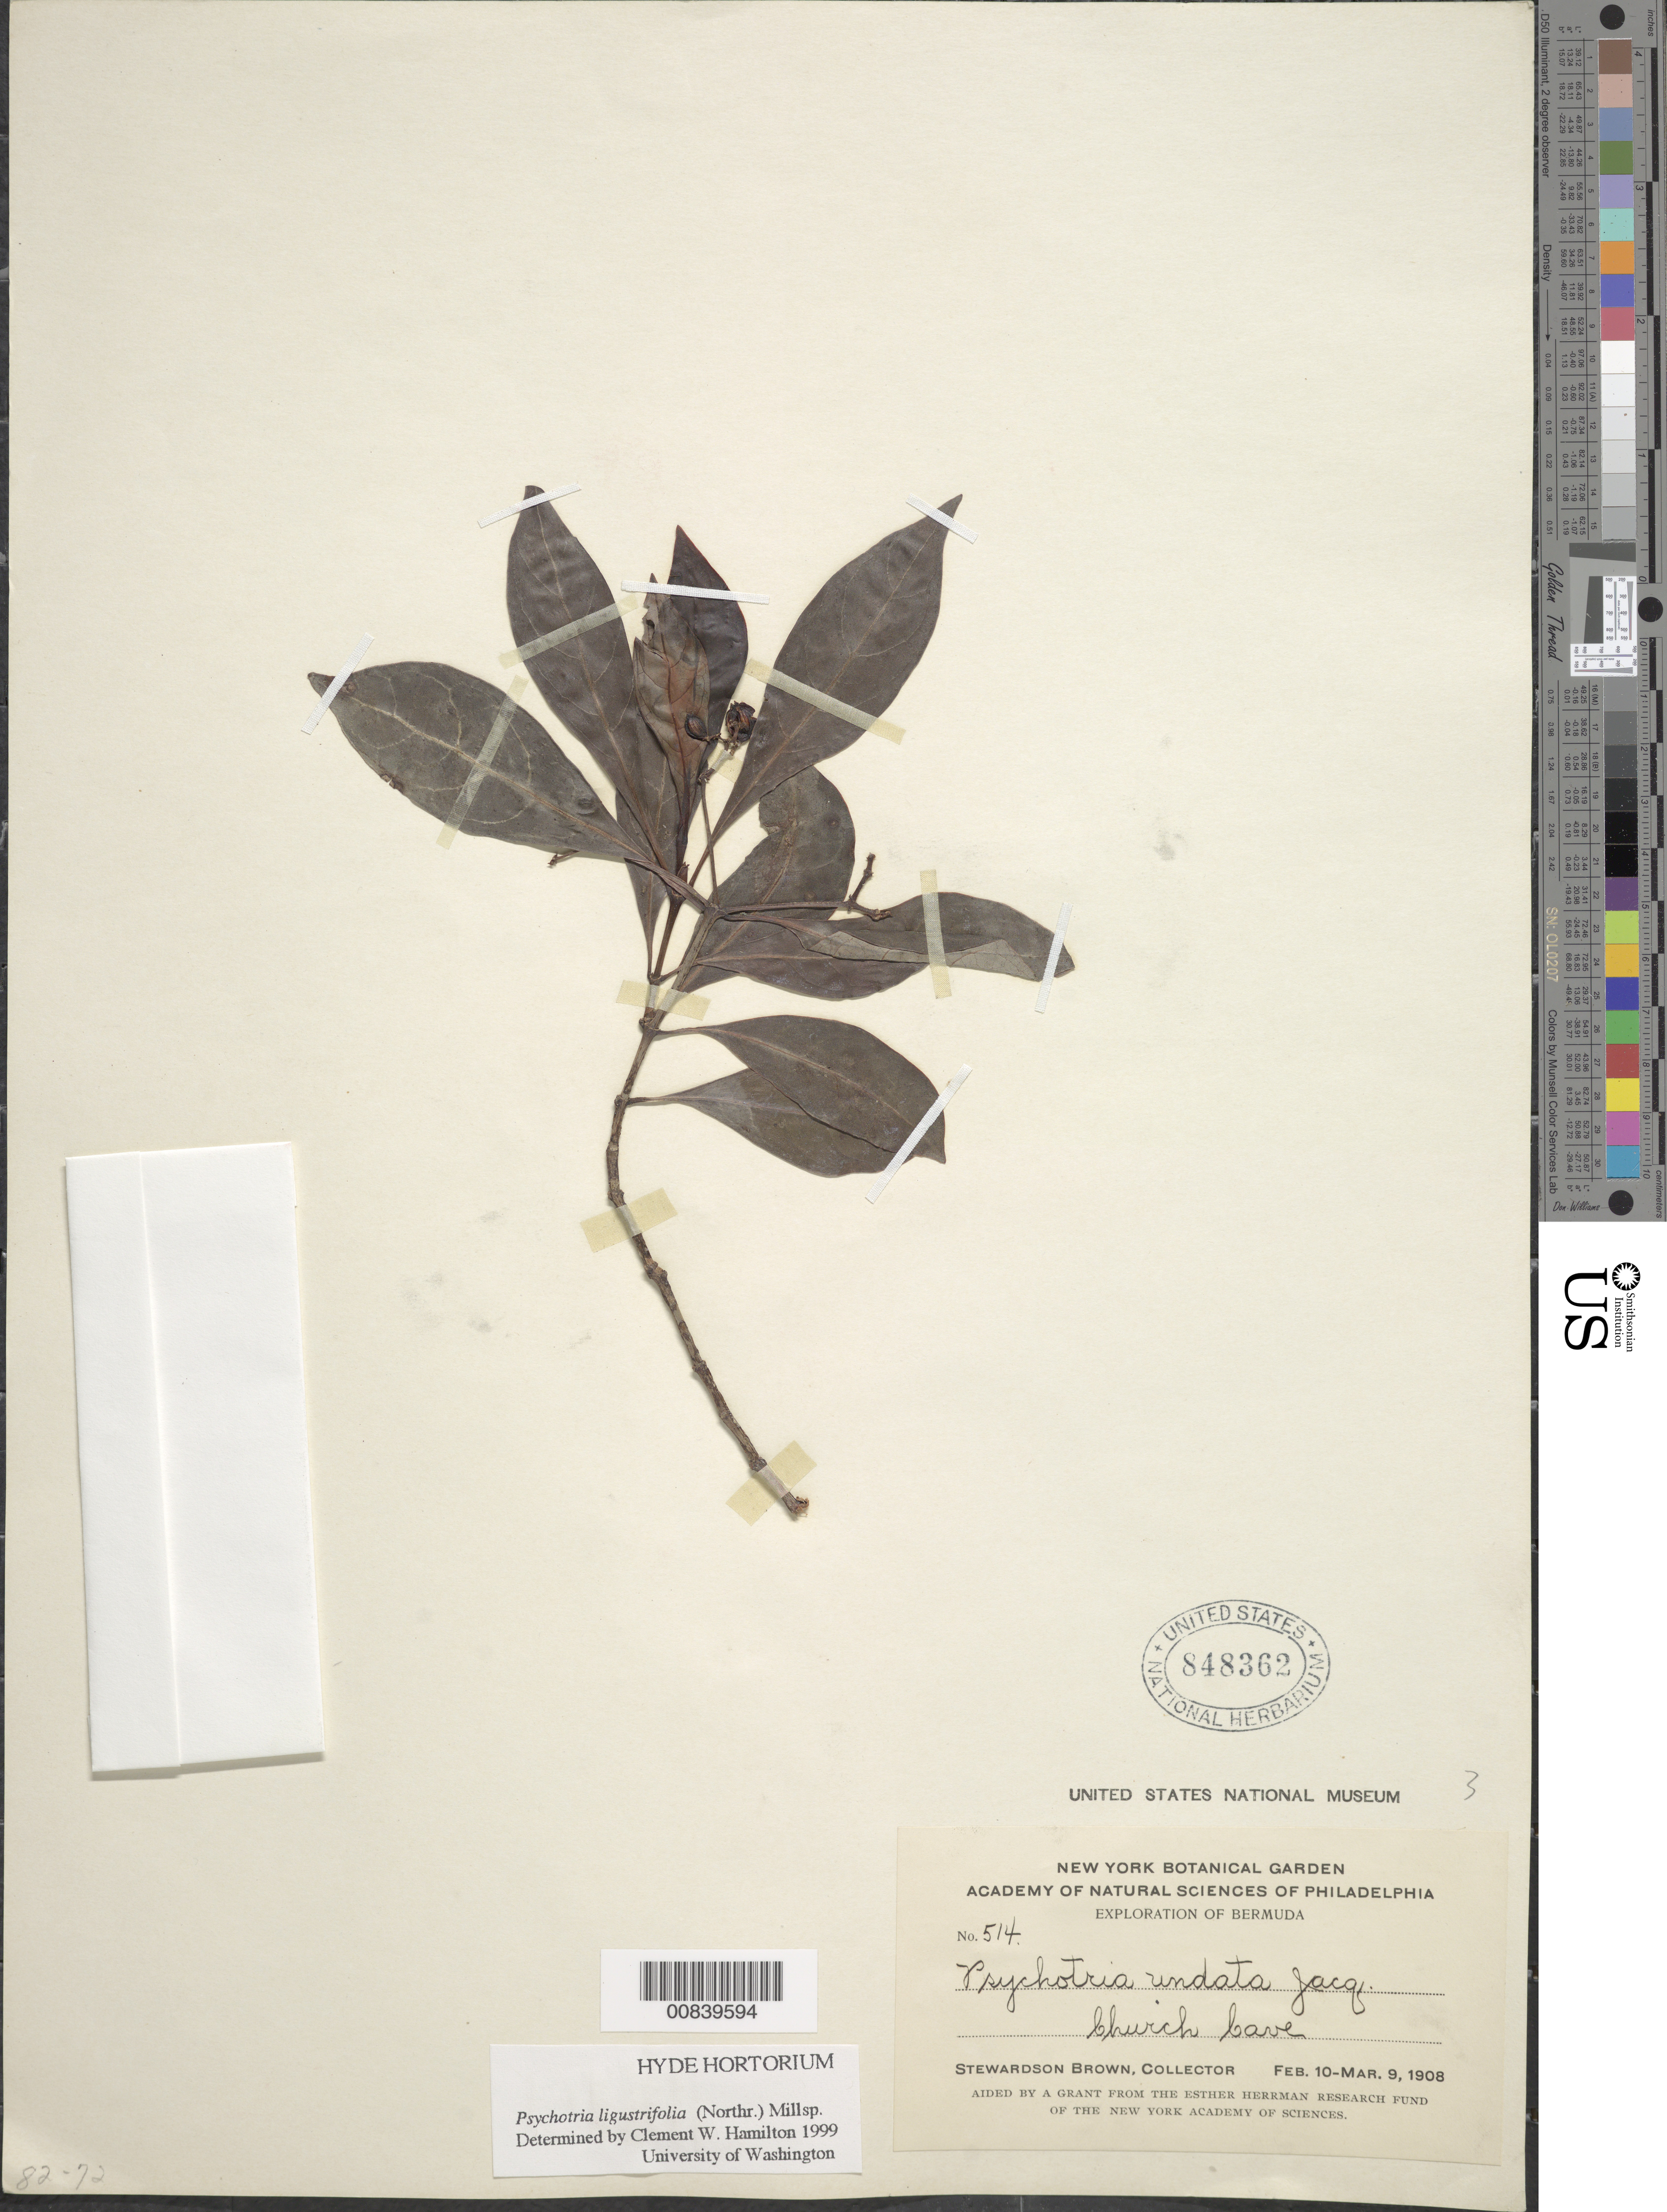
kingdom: Plantae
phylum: Tracheophyta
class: Magnoliopsida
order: Gentianales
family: Rubiaceae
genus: Psychotria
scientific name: Psychotria ligustrifolia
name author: (Northr.) Millsp.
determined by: Hamilton, C. W.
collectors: S. Brown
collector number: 514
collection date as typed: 10 Feb 1908 to 09 Mar 1908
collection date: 1908-02-10/1908-03-09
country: Bermuda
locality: Church Cave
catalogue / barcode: US 848362